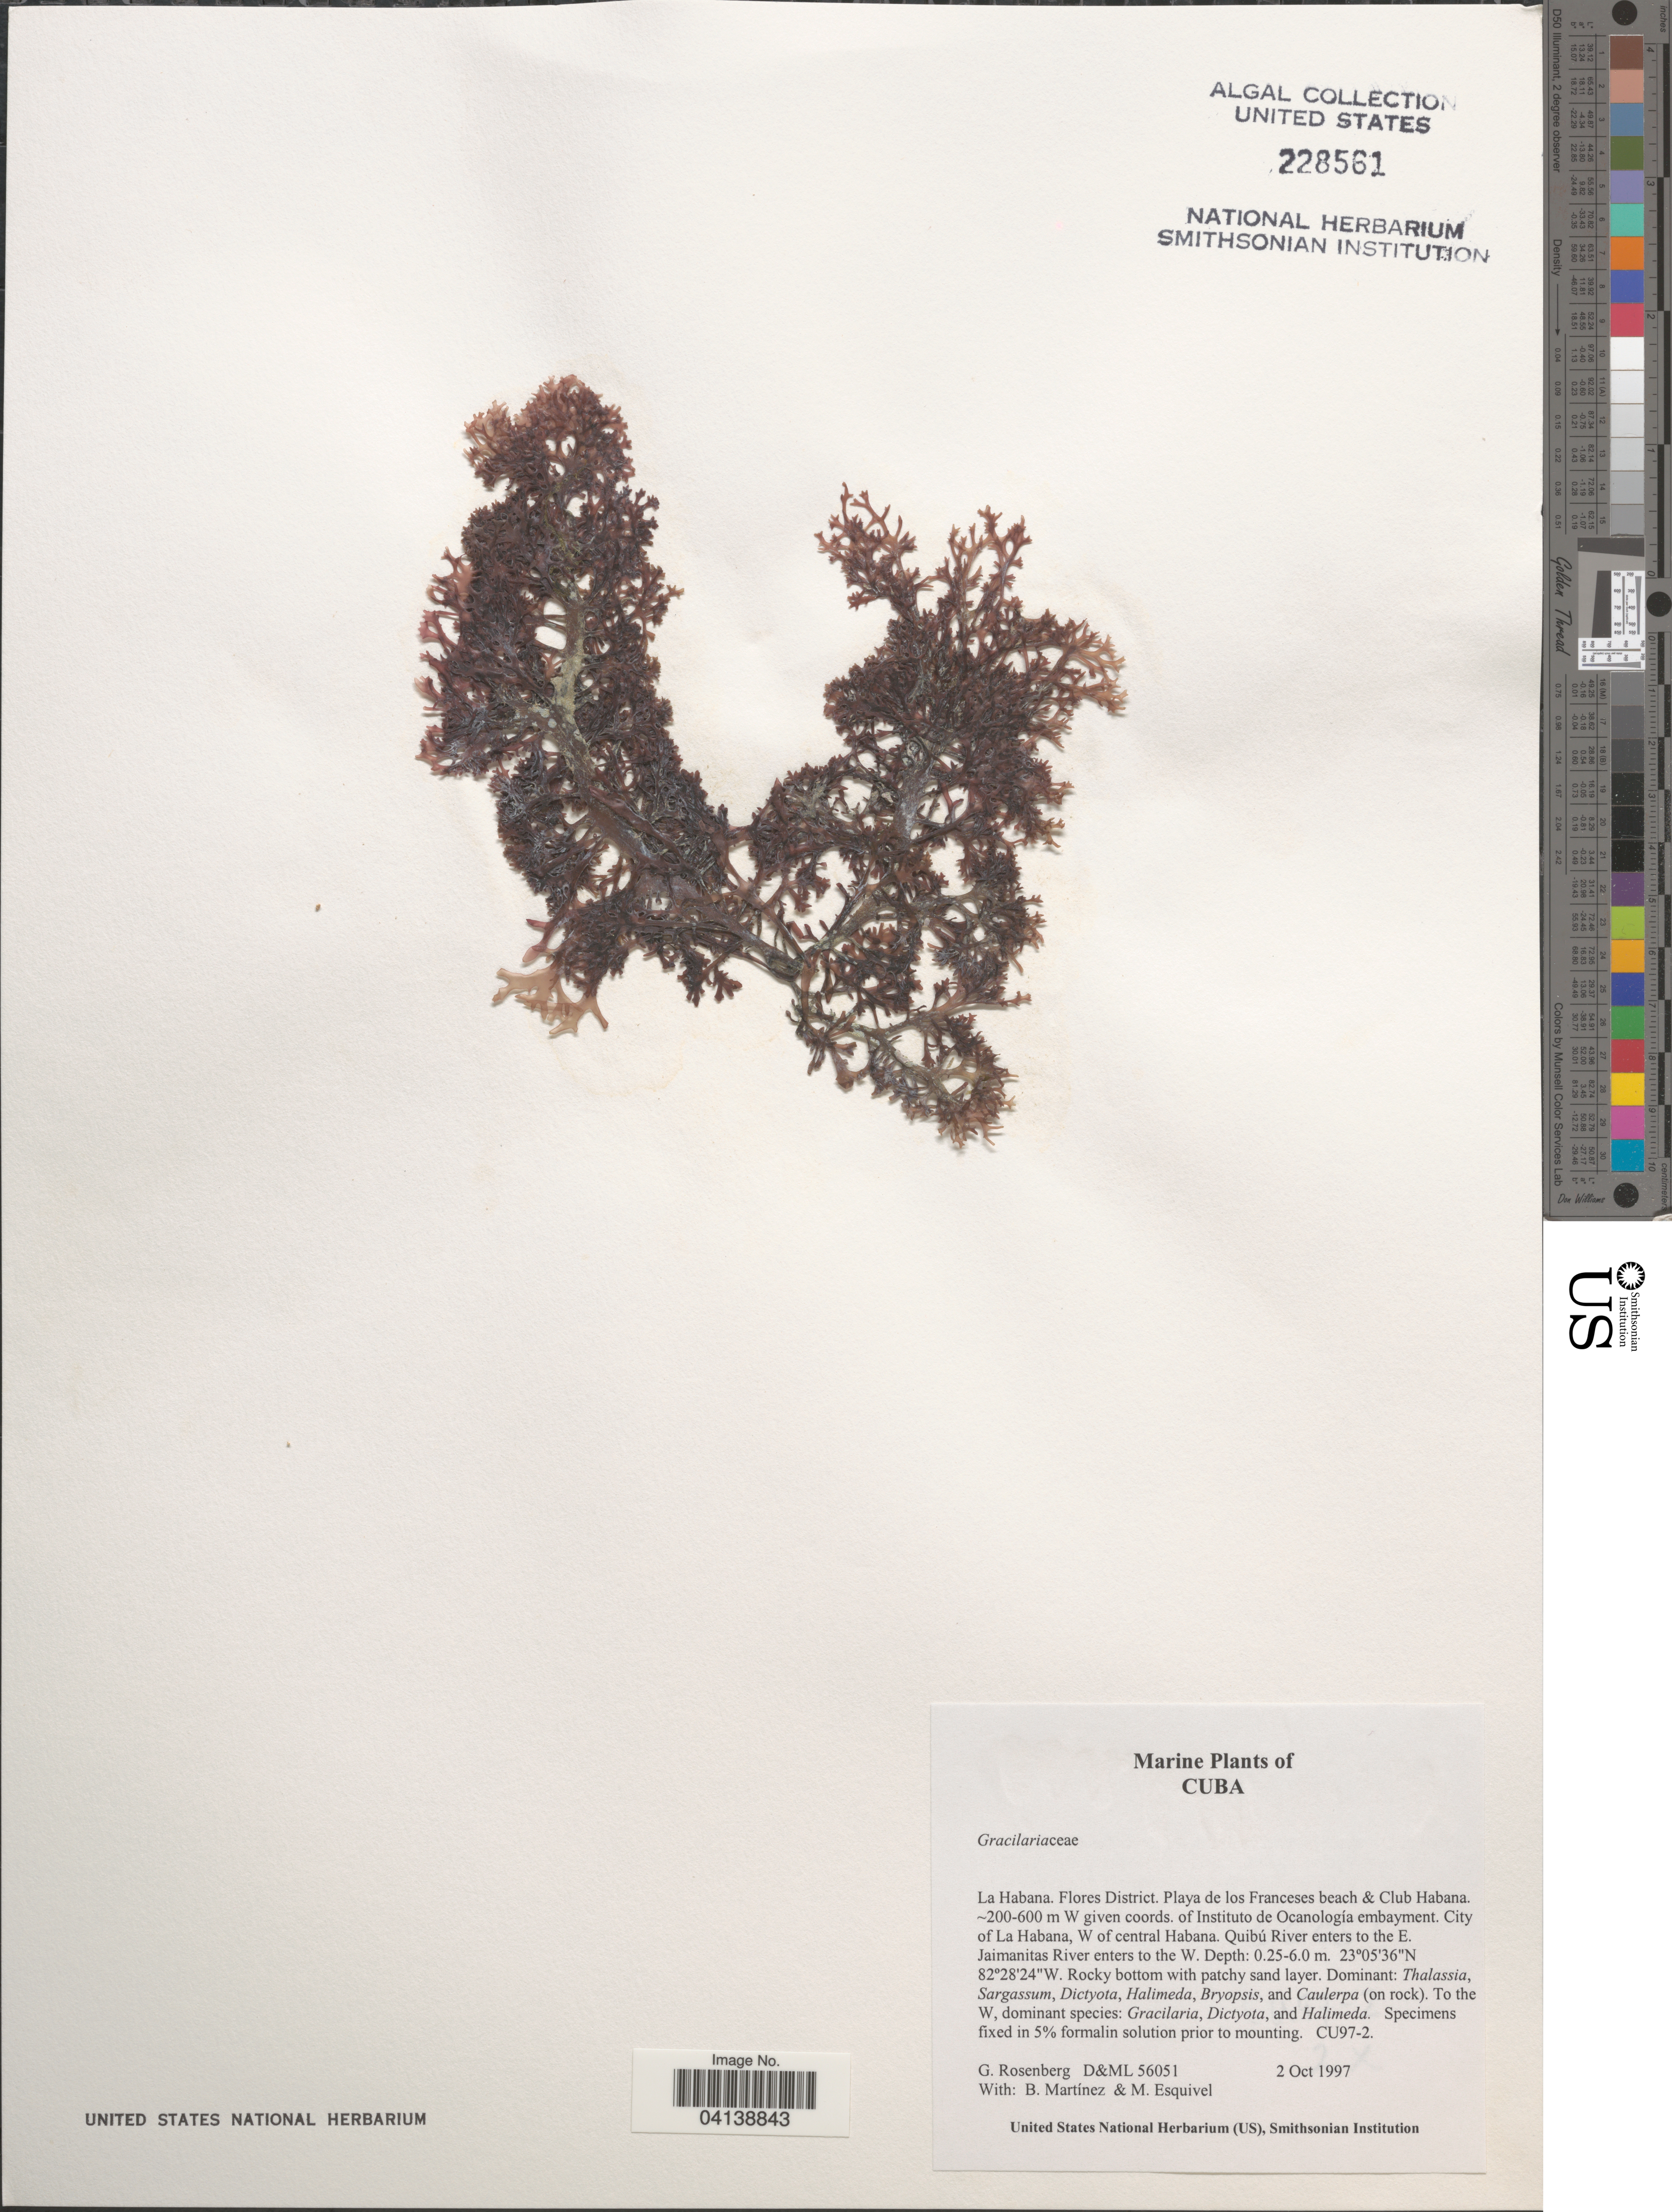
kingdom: Plantae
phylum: Rhodophyta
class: Florideophyceae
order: Gracilariales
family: Gracilariaceae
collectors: G. Rosenberg, B. Martinez & M. Esquivel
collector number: D&ML56051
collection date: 1997-10-02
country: Cuba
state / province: La Habana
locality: Flores District. Playa de los Franceses beach & Club Habana. W given coords. of Instituto de Oceanología embayment. City of La Habana, W of central Havana. Quibú River enters to the E. Jaimanitas River enters to the W.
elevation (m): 200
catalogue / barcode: US 228561